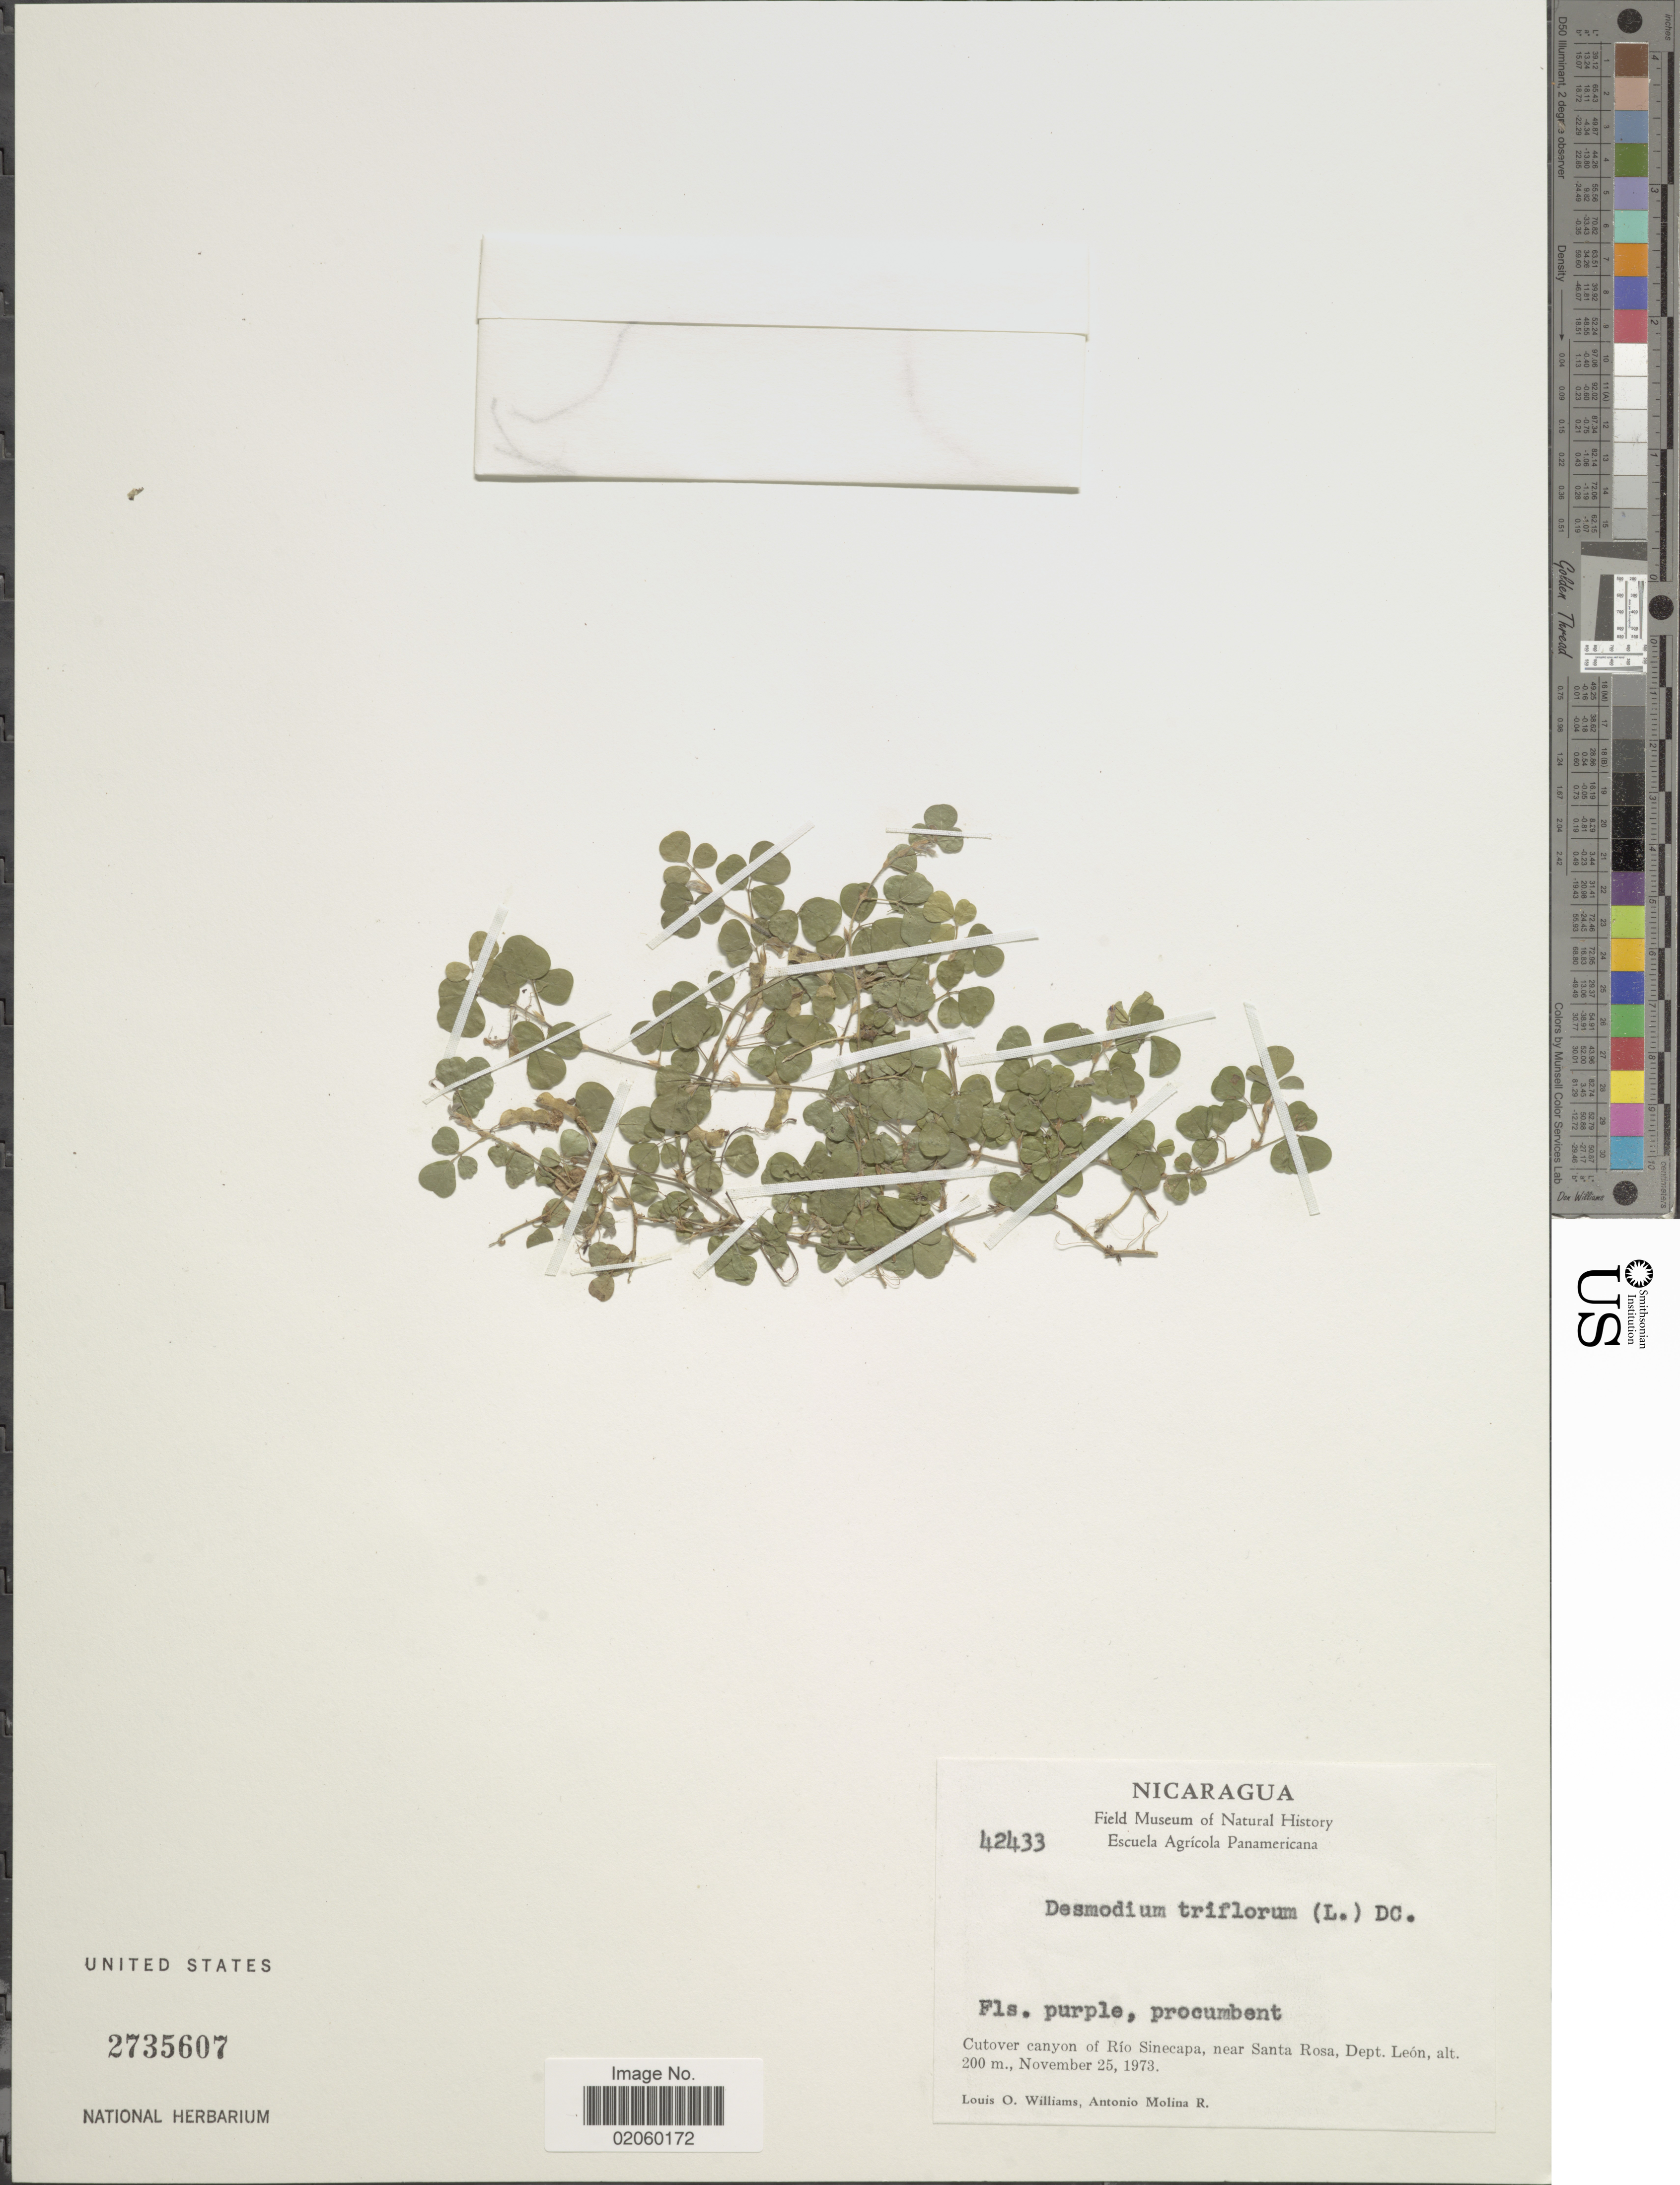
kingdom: Plantae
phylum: Tracheophyta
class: Magnoliopsida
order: Fabales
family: Fabaceae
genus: Grona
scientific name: Grona triflora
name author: (L.) H. Ohashi & K. Ohashi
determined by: Strong, Mark T., (BOT), Smithsonian Institution - National Museum of Natural History (UNITED STATES)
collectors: L. O. Williams & A. Molina R.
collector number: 42433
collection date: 1973-11-25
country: Nicaragua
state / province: Leon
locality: Cutover canyon of Rio Sinecapa, near Santa Rosa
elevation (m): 200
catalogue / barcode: US 2735607